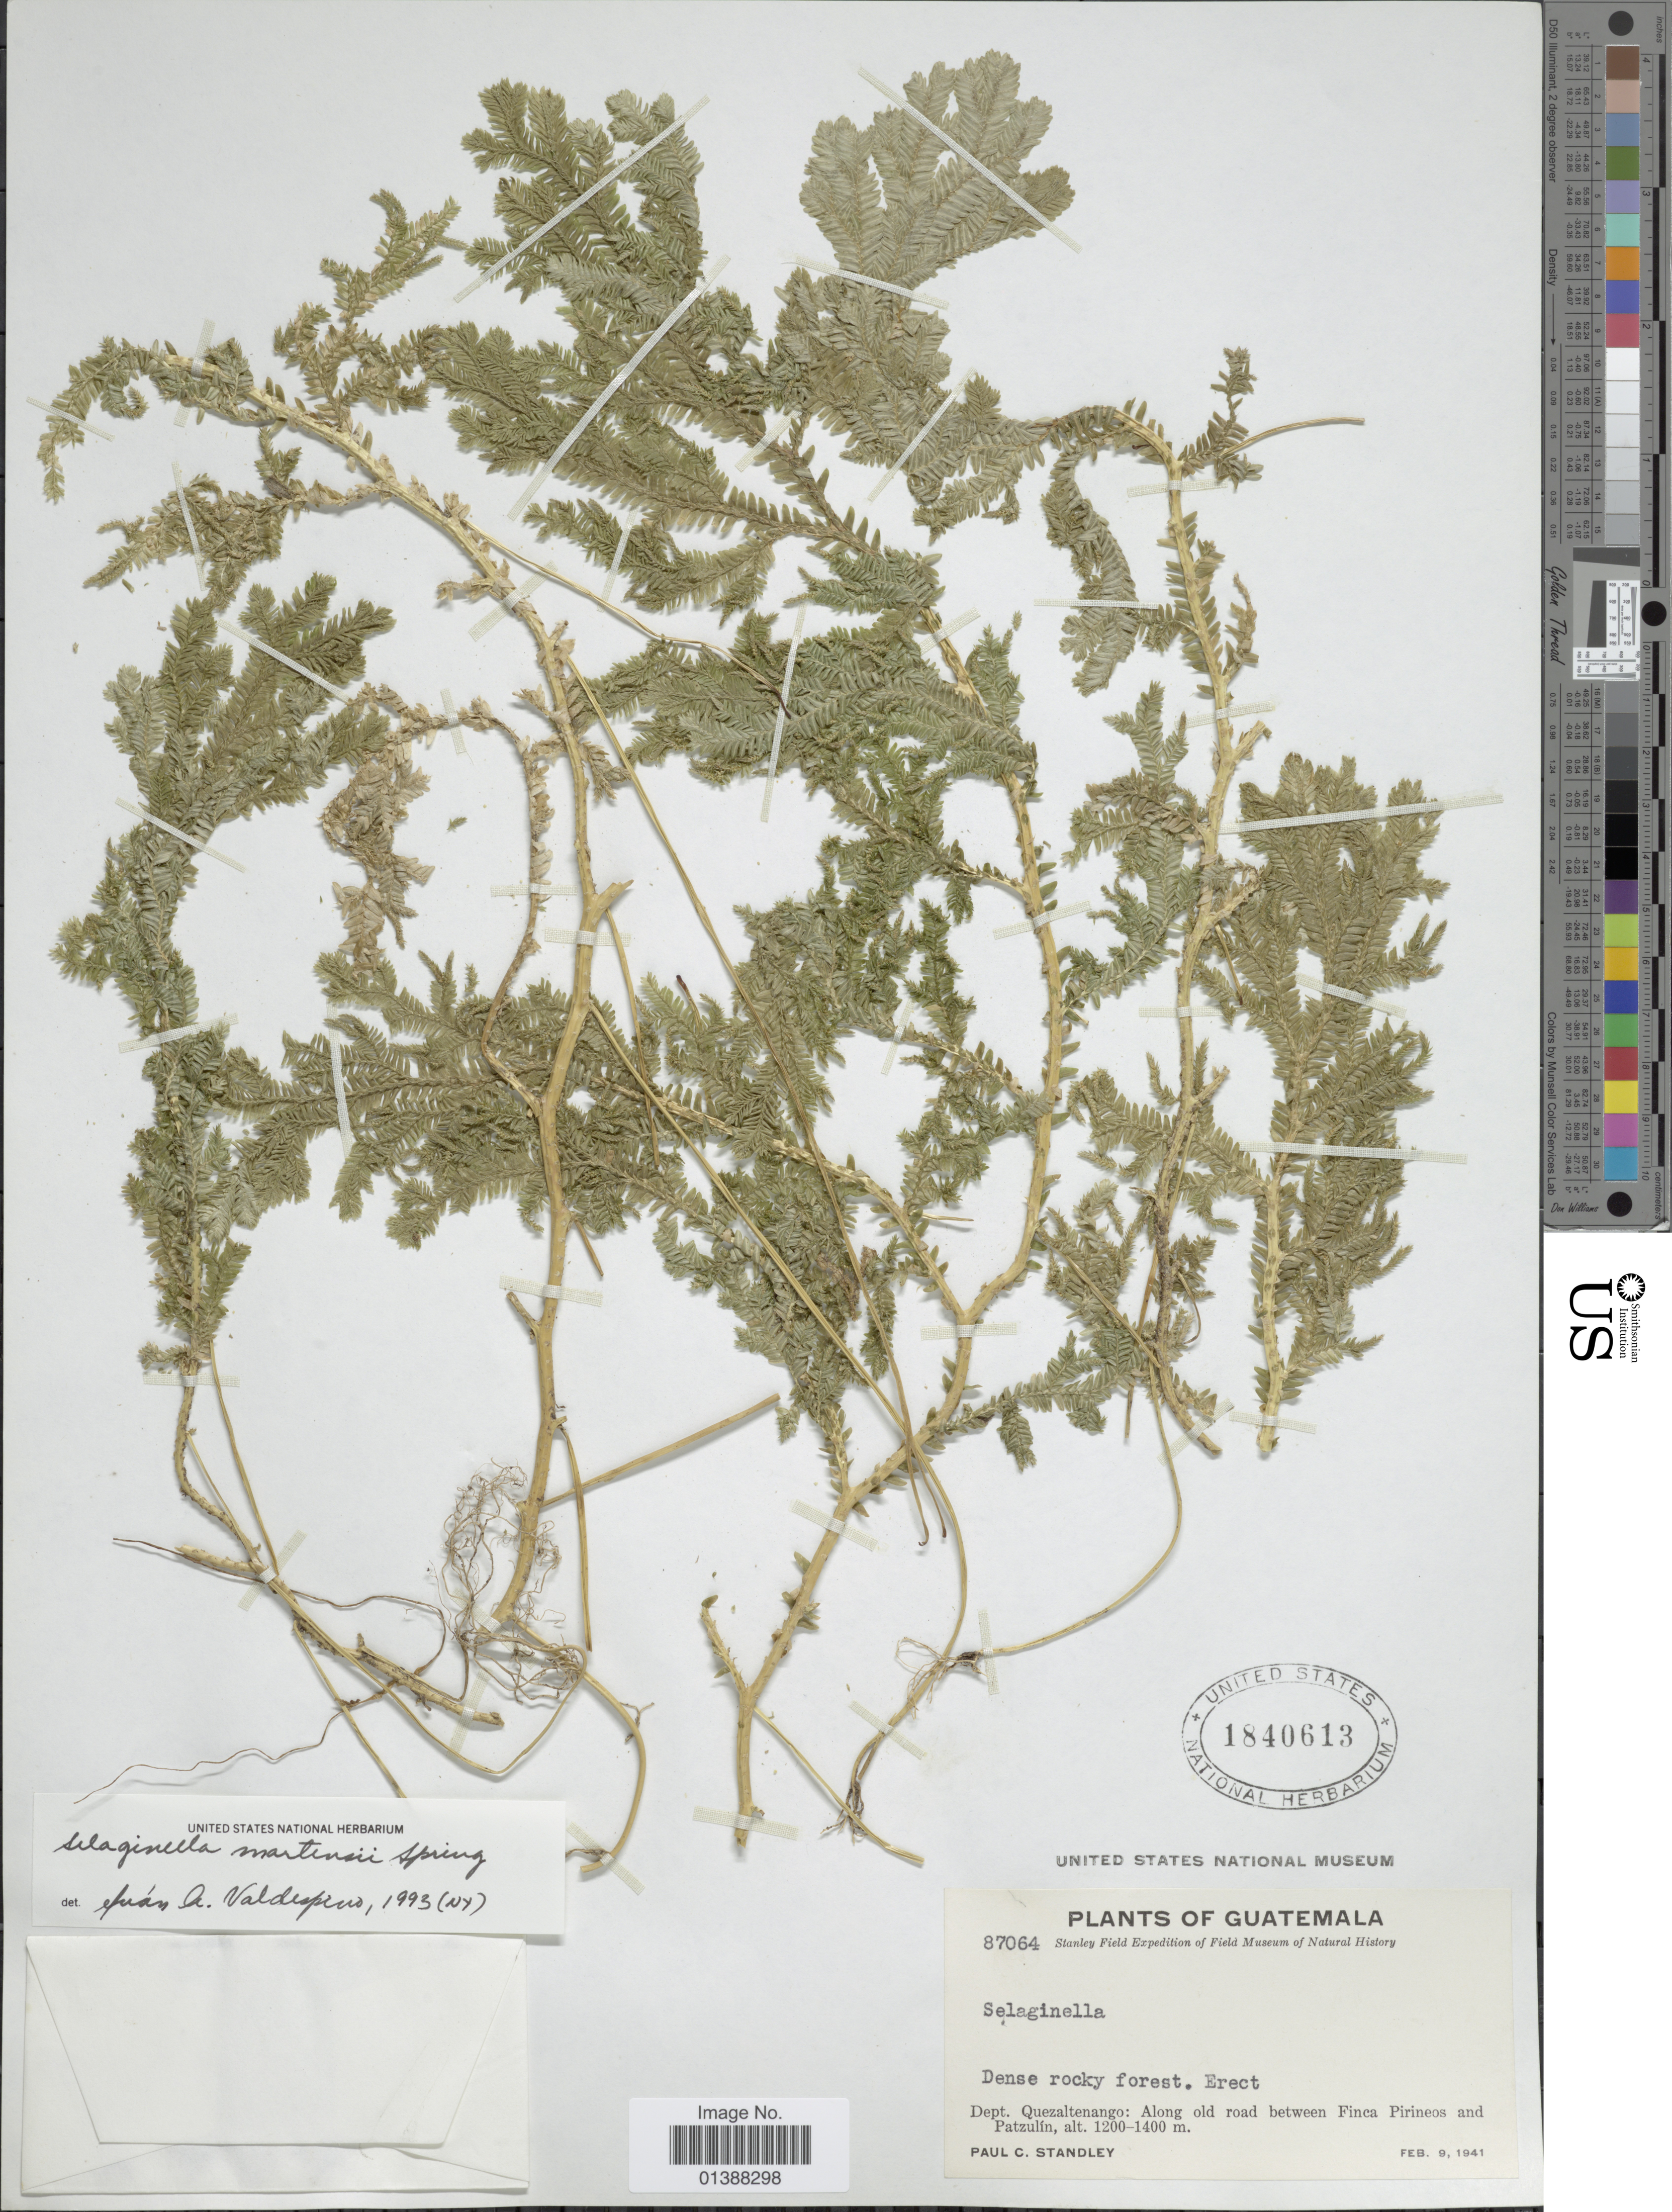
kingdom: Plantae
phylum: Tracheophyta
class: Lycopodiopsida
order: Selaginellales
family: Selaginellaceae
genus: Selaginella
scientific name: Selaginella martensii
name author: Spring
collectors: P. C. Standley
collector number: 87064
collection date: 1941-02-09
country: Guatemala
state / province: Quetzaltenango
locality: Along old road between Finca Pirineos and Patzulín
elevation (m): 1200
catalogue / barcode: US 1840613